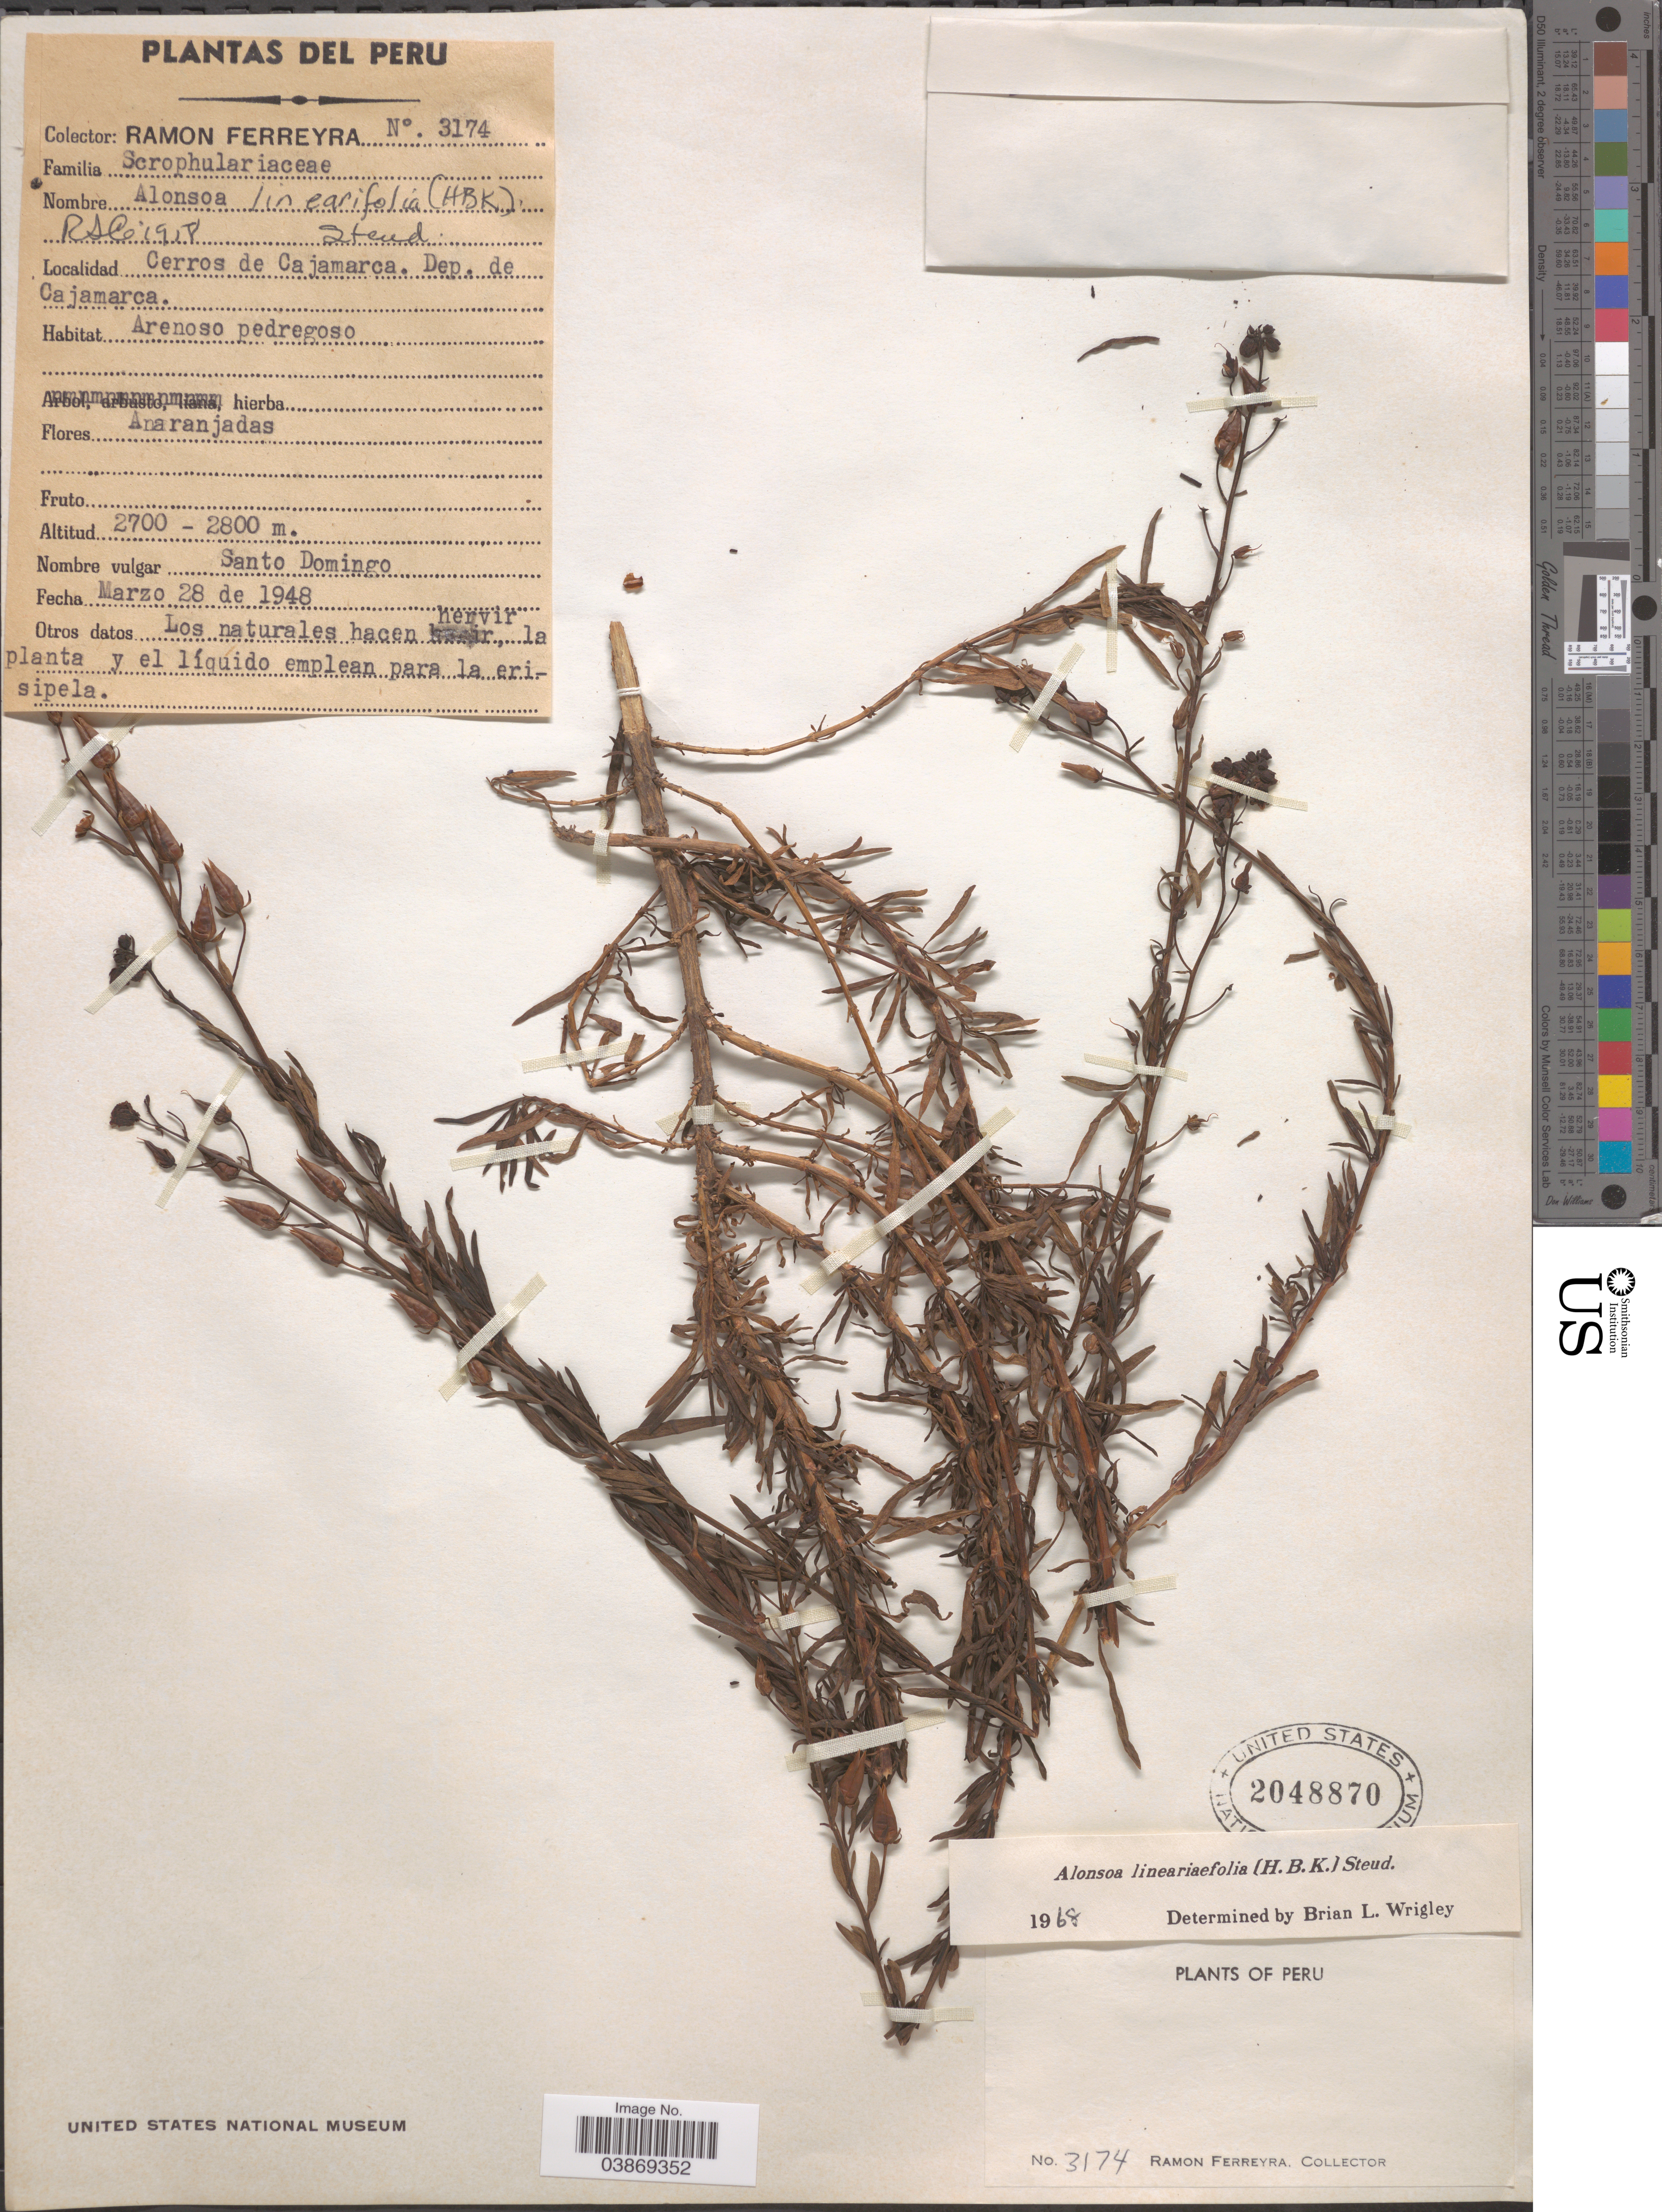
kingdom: Plantae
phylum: Tracheophyta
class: Magnoliopsida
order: Lamiales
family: Scrophulariaceae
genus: Alonsoa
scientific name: Alonsoa linearifolia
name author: Steud.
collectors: R. A. Ferreyra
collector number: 3174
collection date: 1948-03-28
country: Peru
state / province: Cajamarca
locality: Cerros de Cajamarca. Dep. de Cajamarca.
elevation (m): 2700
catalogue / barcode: US 2048870